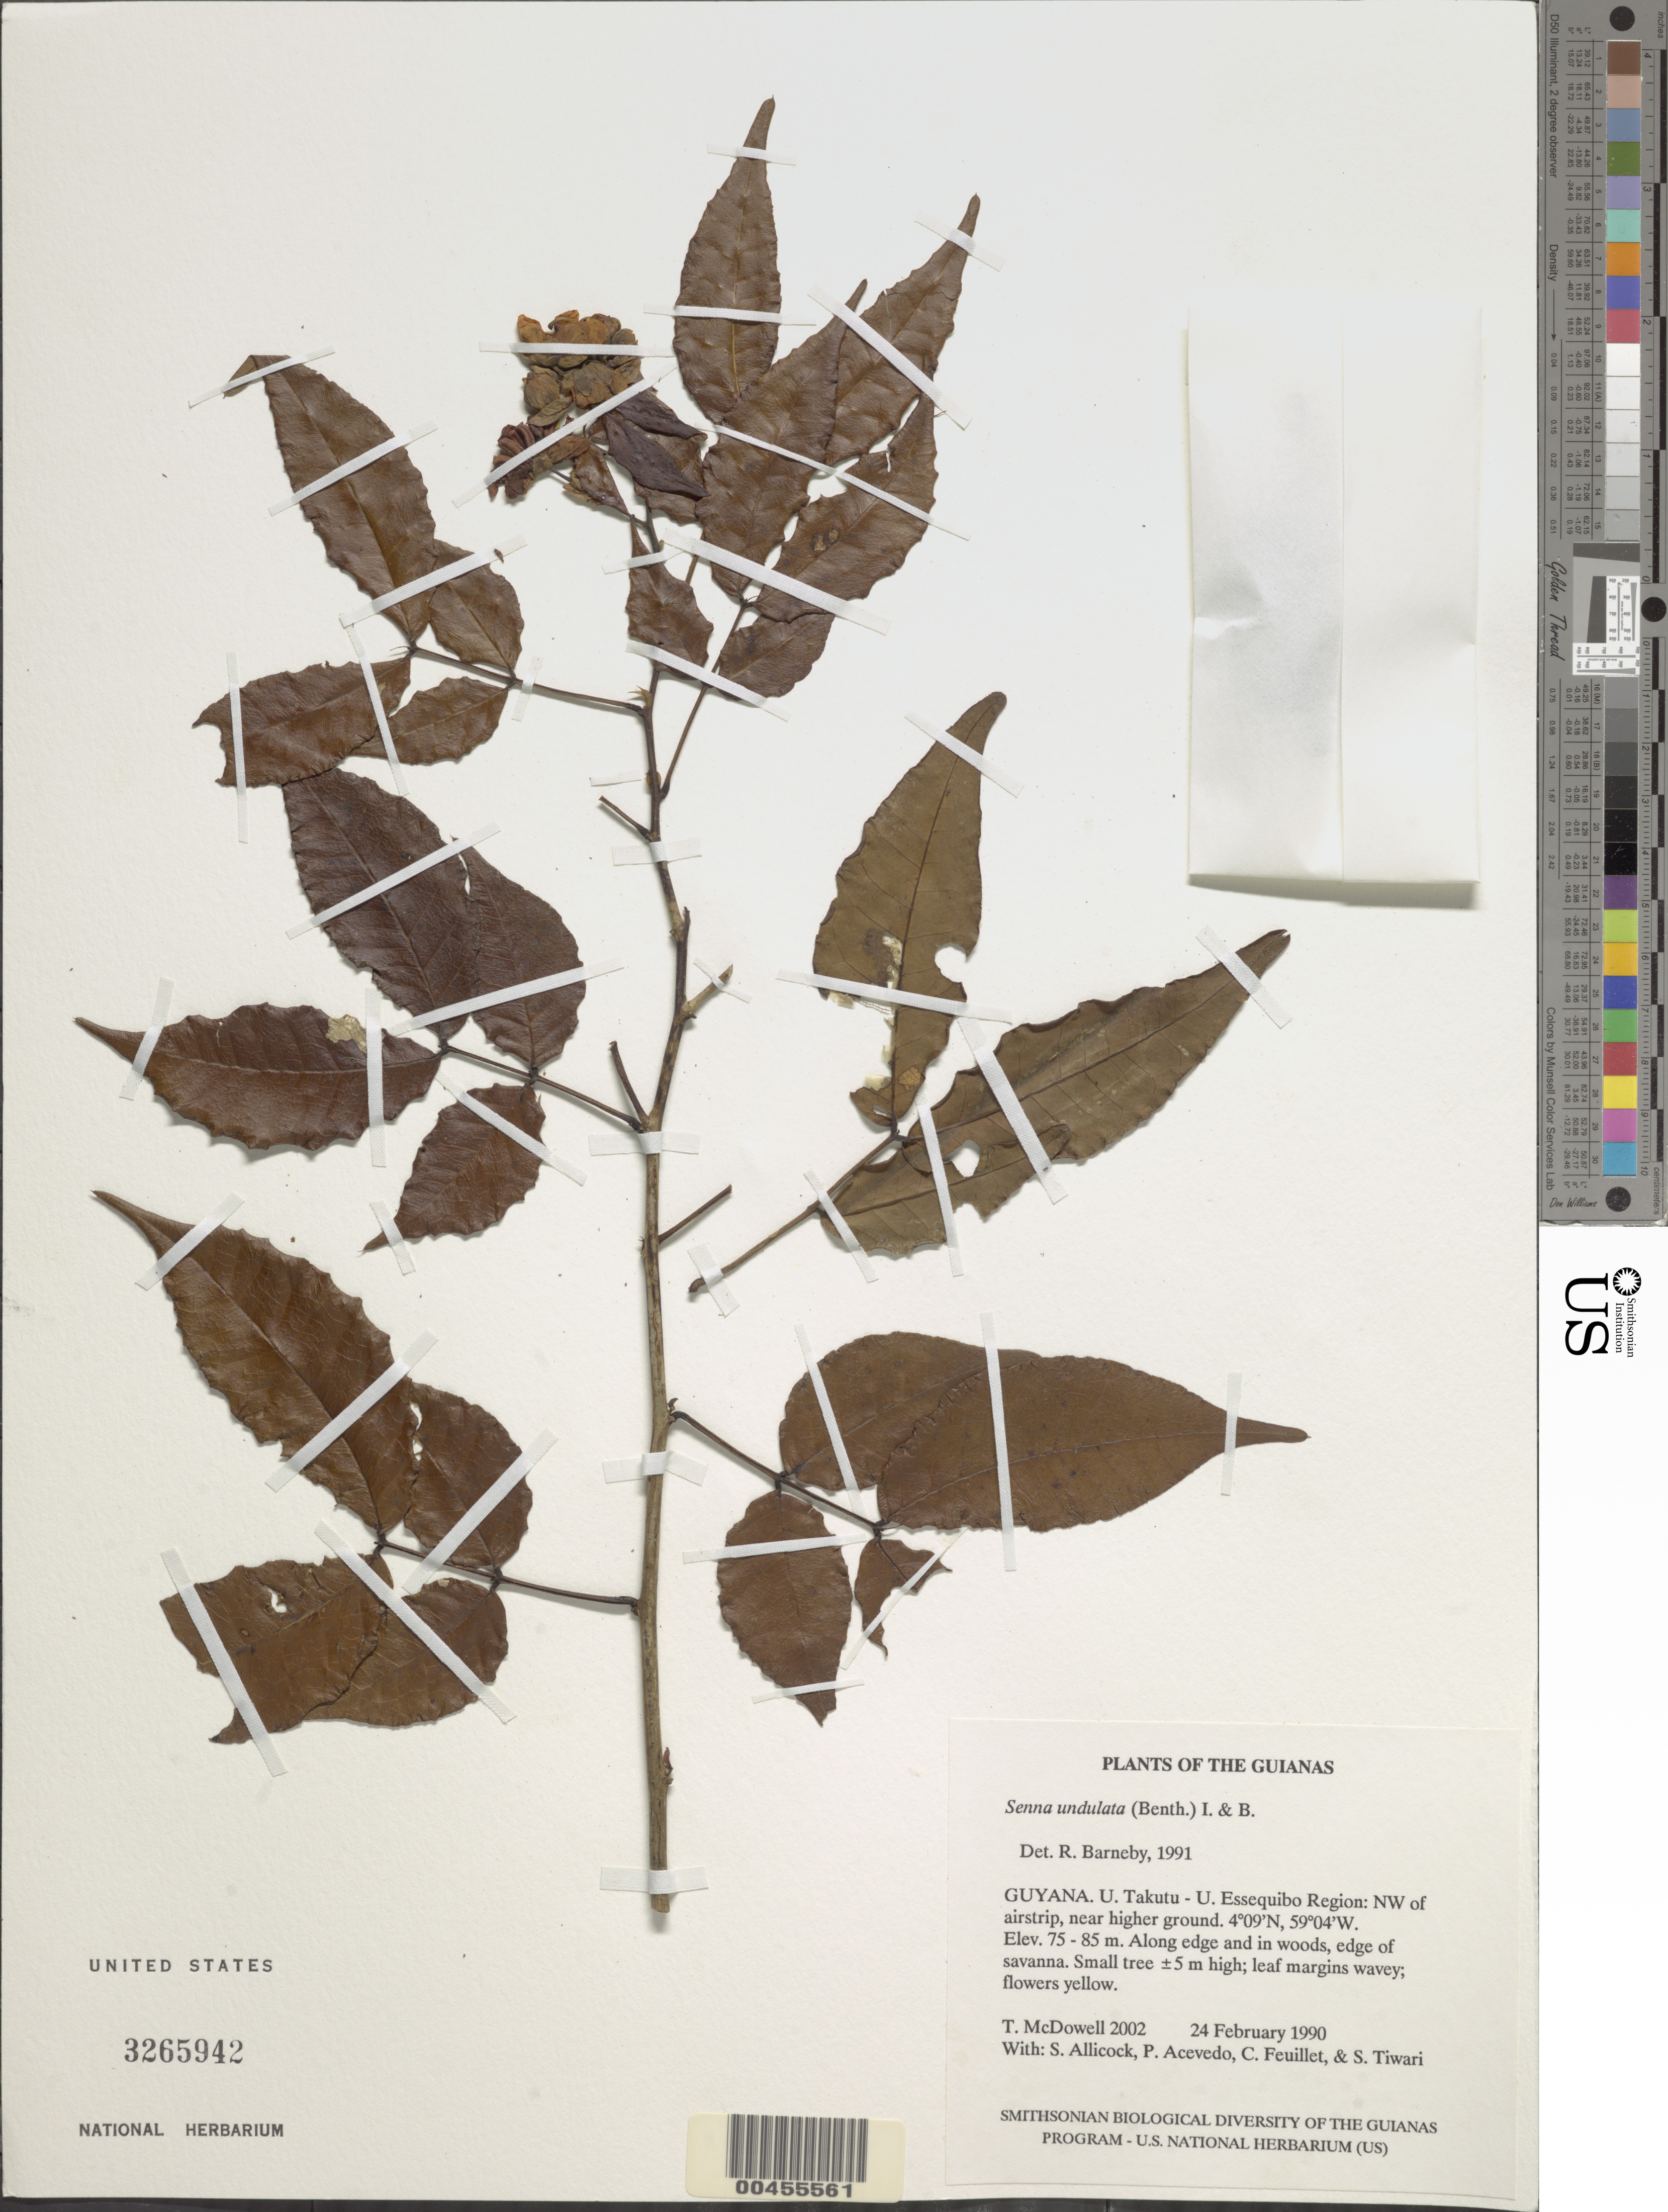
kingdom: Plantae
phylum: Tracheophyta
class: Magnoliopsida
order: Fabales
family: Fabaceae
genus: Senna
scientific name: Senna undulata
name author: (Benth.) H.S. Irwin & Barneby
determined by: Barneby, Rupert C., (NY)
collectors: T. McDowell, S. Allicock, P. Acevedo-Rodr., C. Feuillet & S. Tiwari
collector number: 2002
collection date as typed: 24 February 1990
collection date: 1990-02-24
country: Guyana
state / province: U. Takutu-U. Essequibo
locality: Surama Village, NW of airstrip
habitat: Along edge and in woods on higher ground, edge of savanna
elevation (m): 75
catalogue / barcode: US 3265942